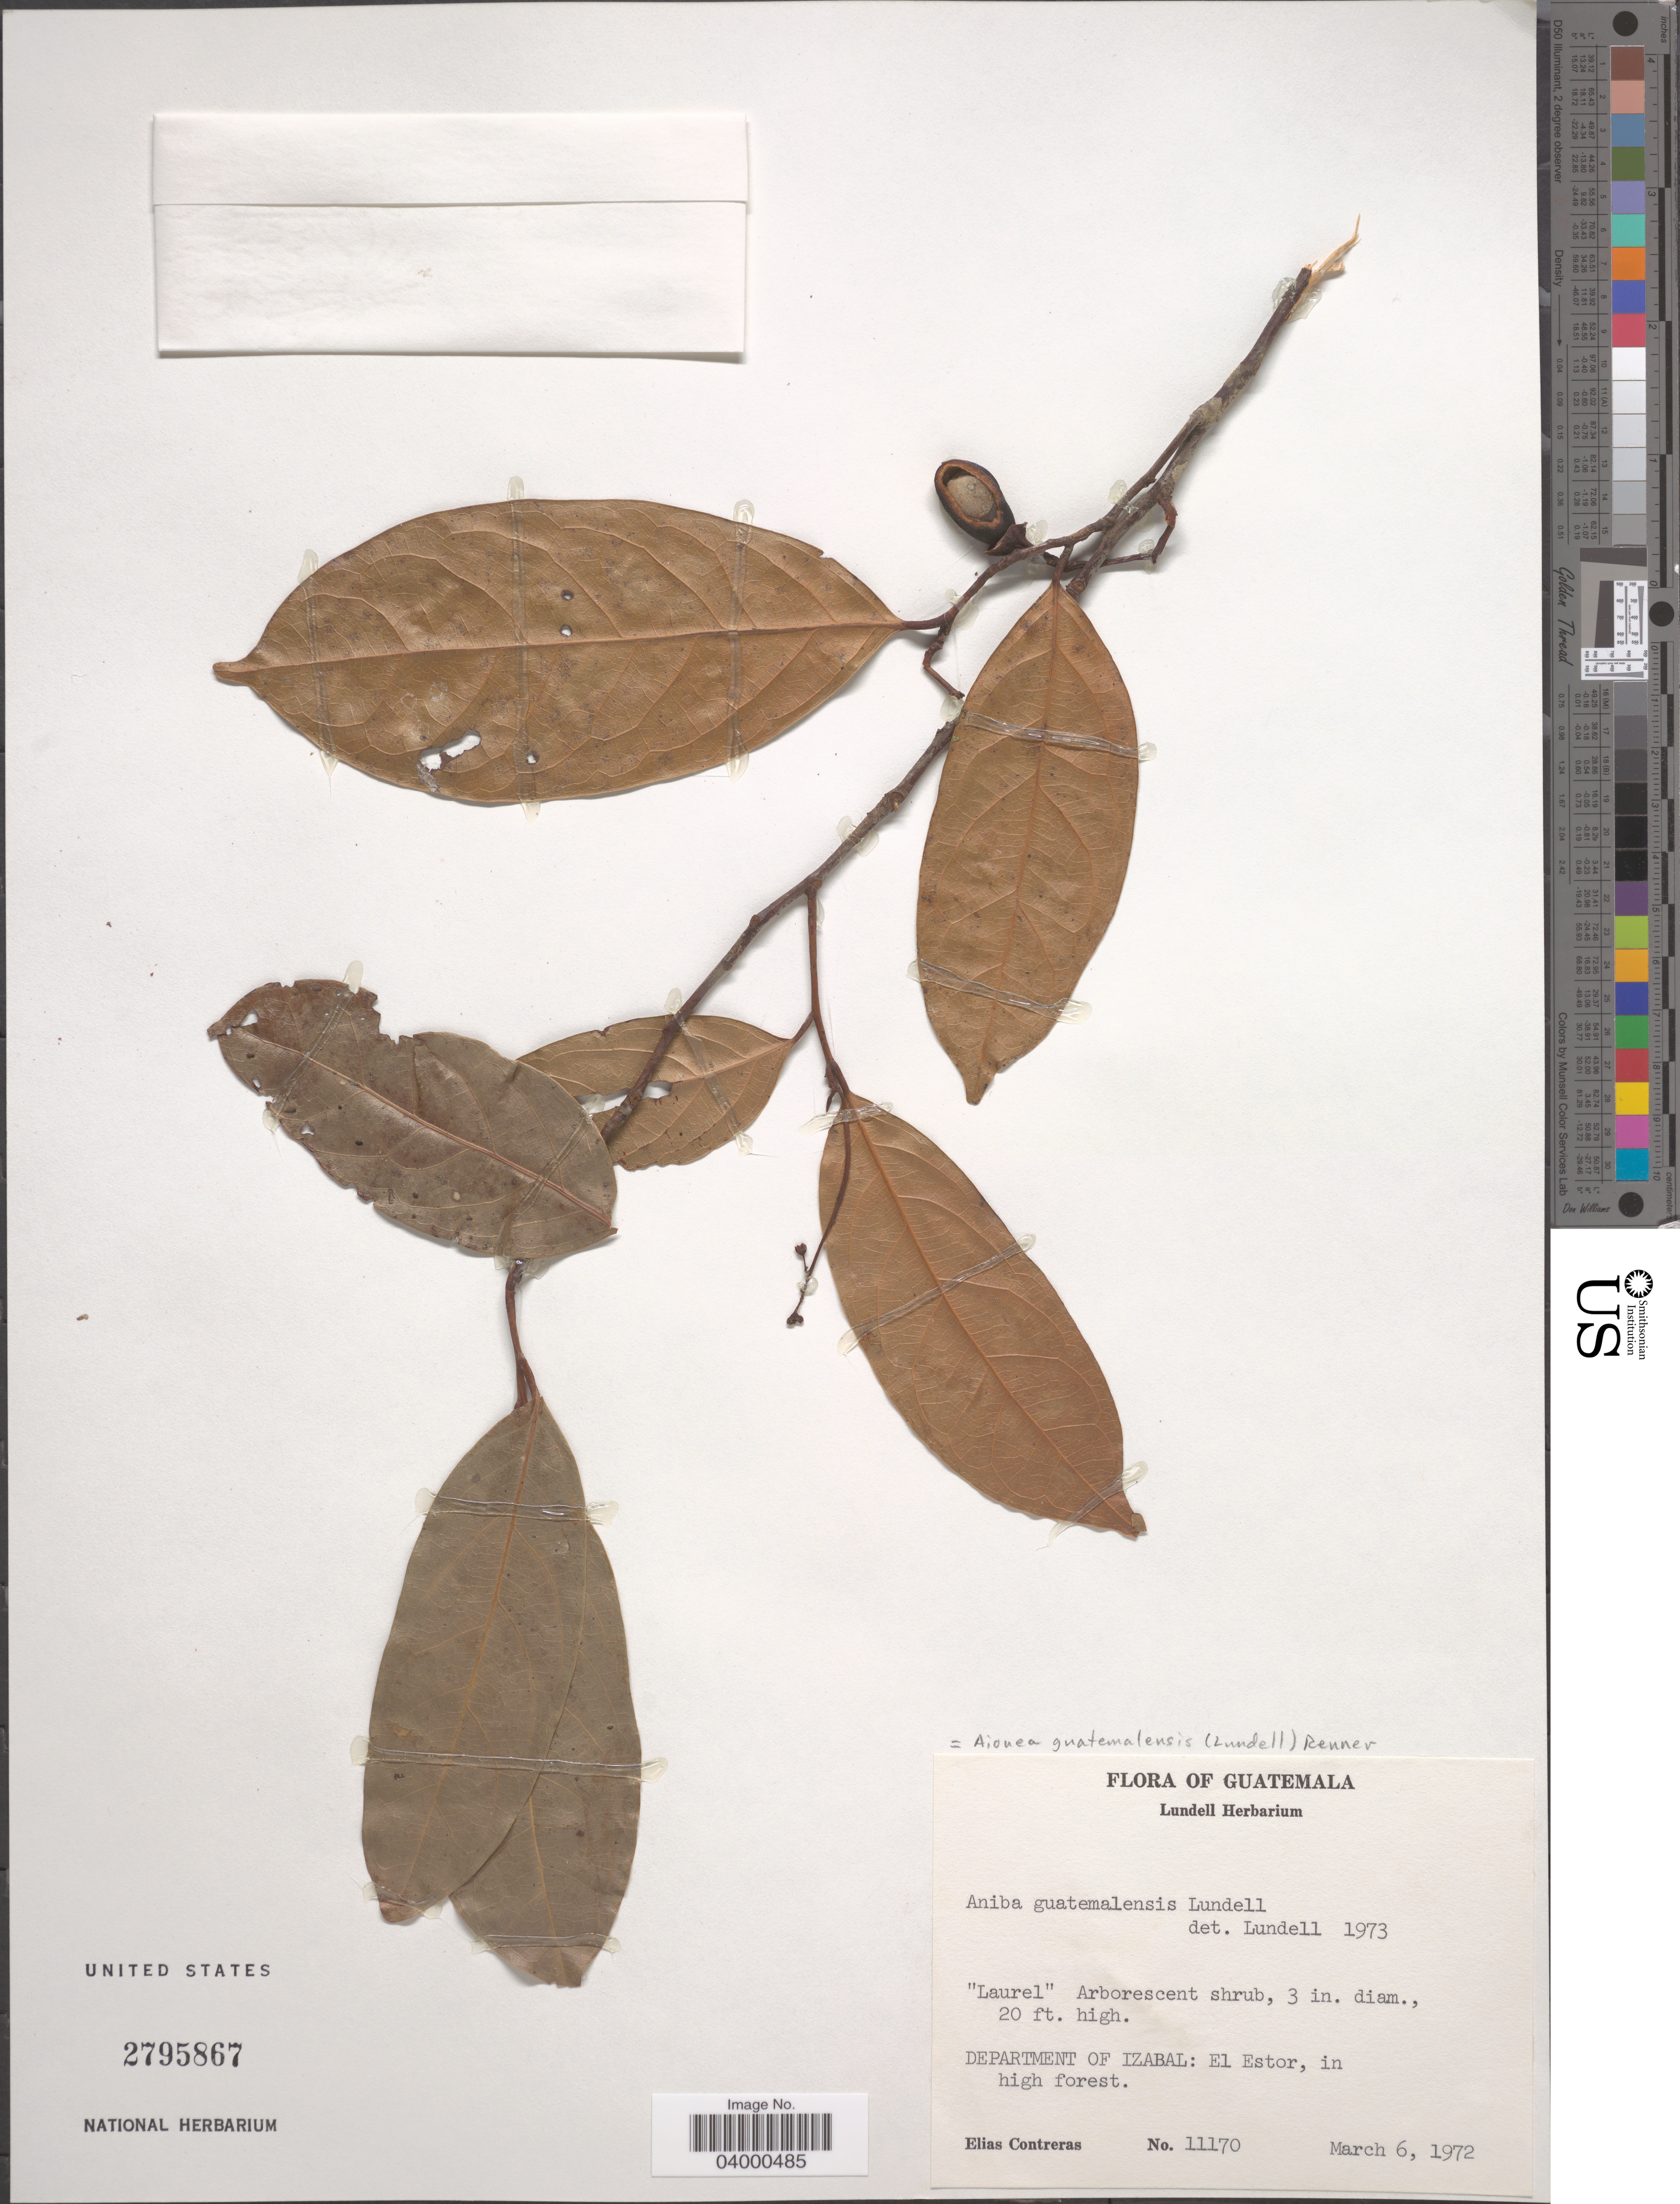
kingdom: Plantae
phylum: Tracheophyta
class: Magnoliopsida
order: Laurales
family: Lauraceae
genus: Aiouea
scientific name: Aiouea guatemalensis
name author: (Lundell) Renner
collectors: E. Contreras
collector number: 11170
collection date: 1972-03-06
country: Guatemala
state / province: Izabal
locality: Department of Izabal: El Estor, in high forest.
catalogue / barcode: US 2795867